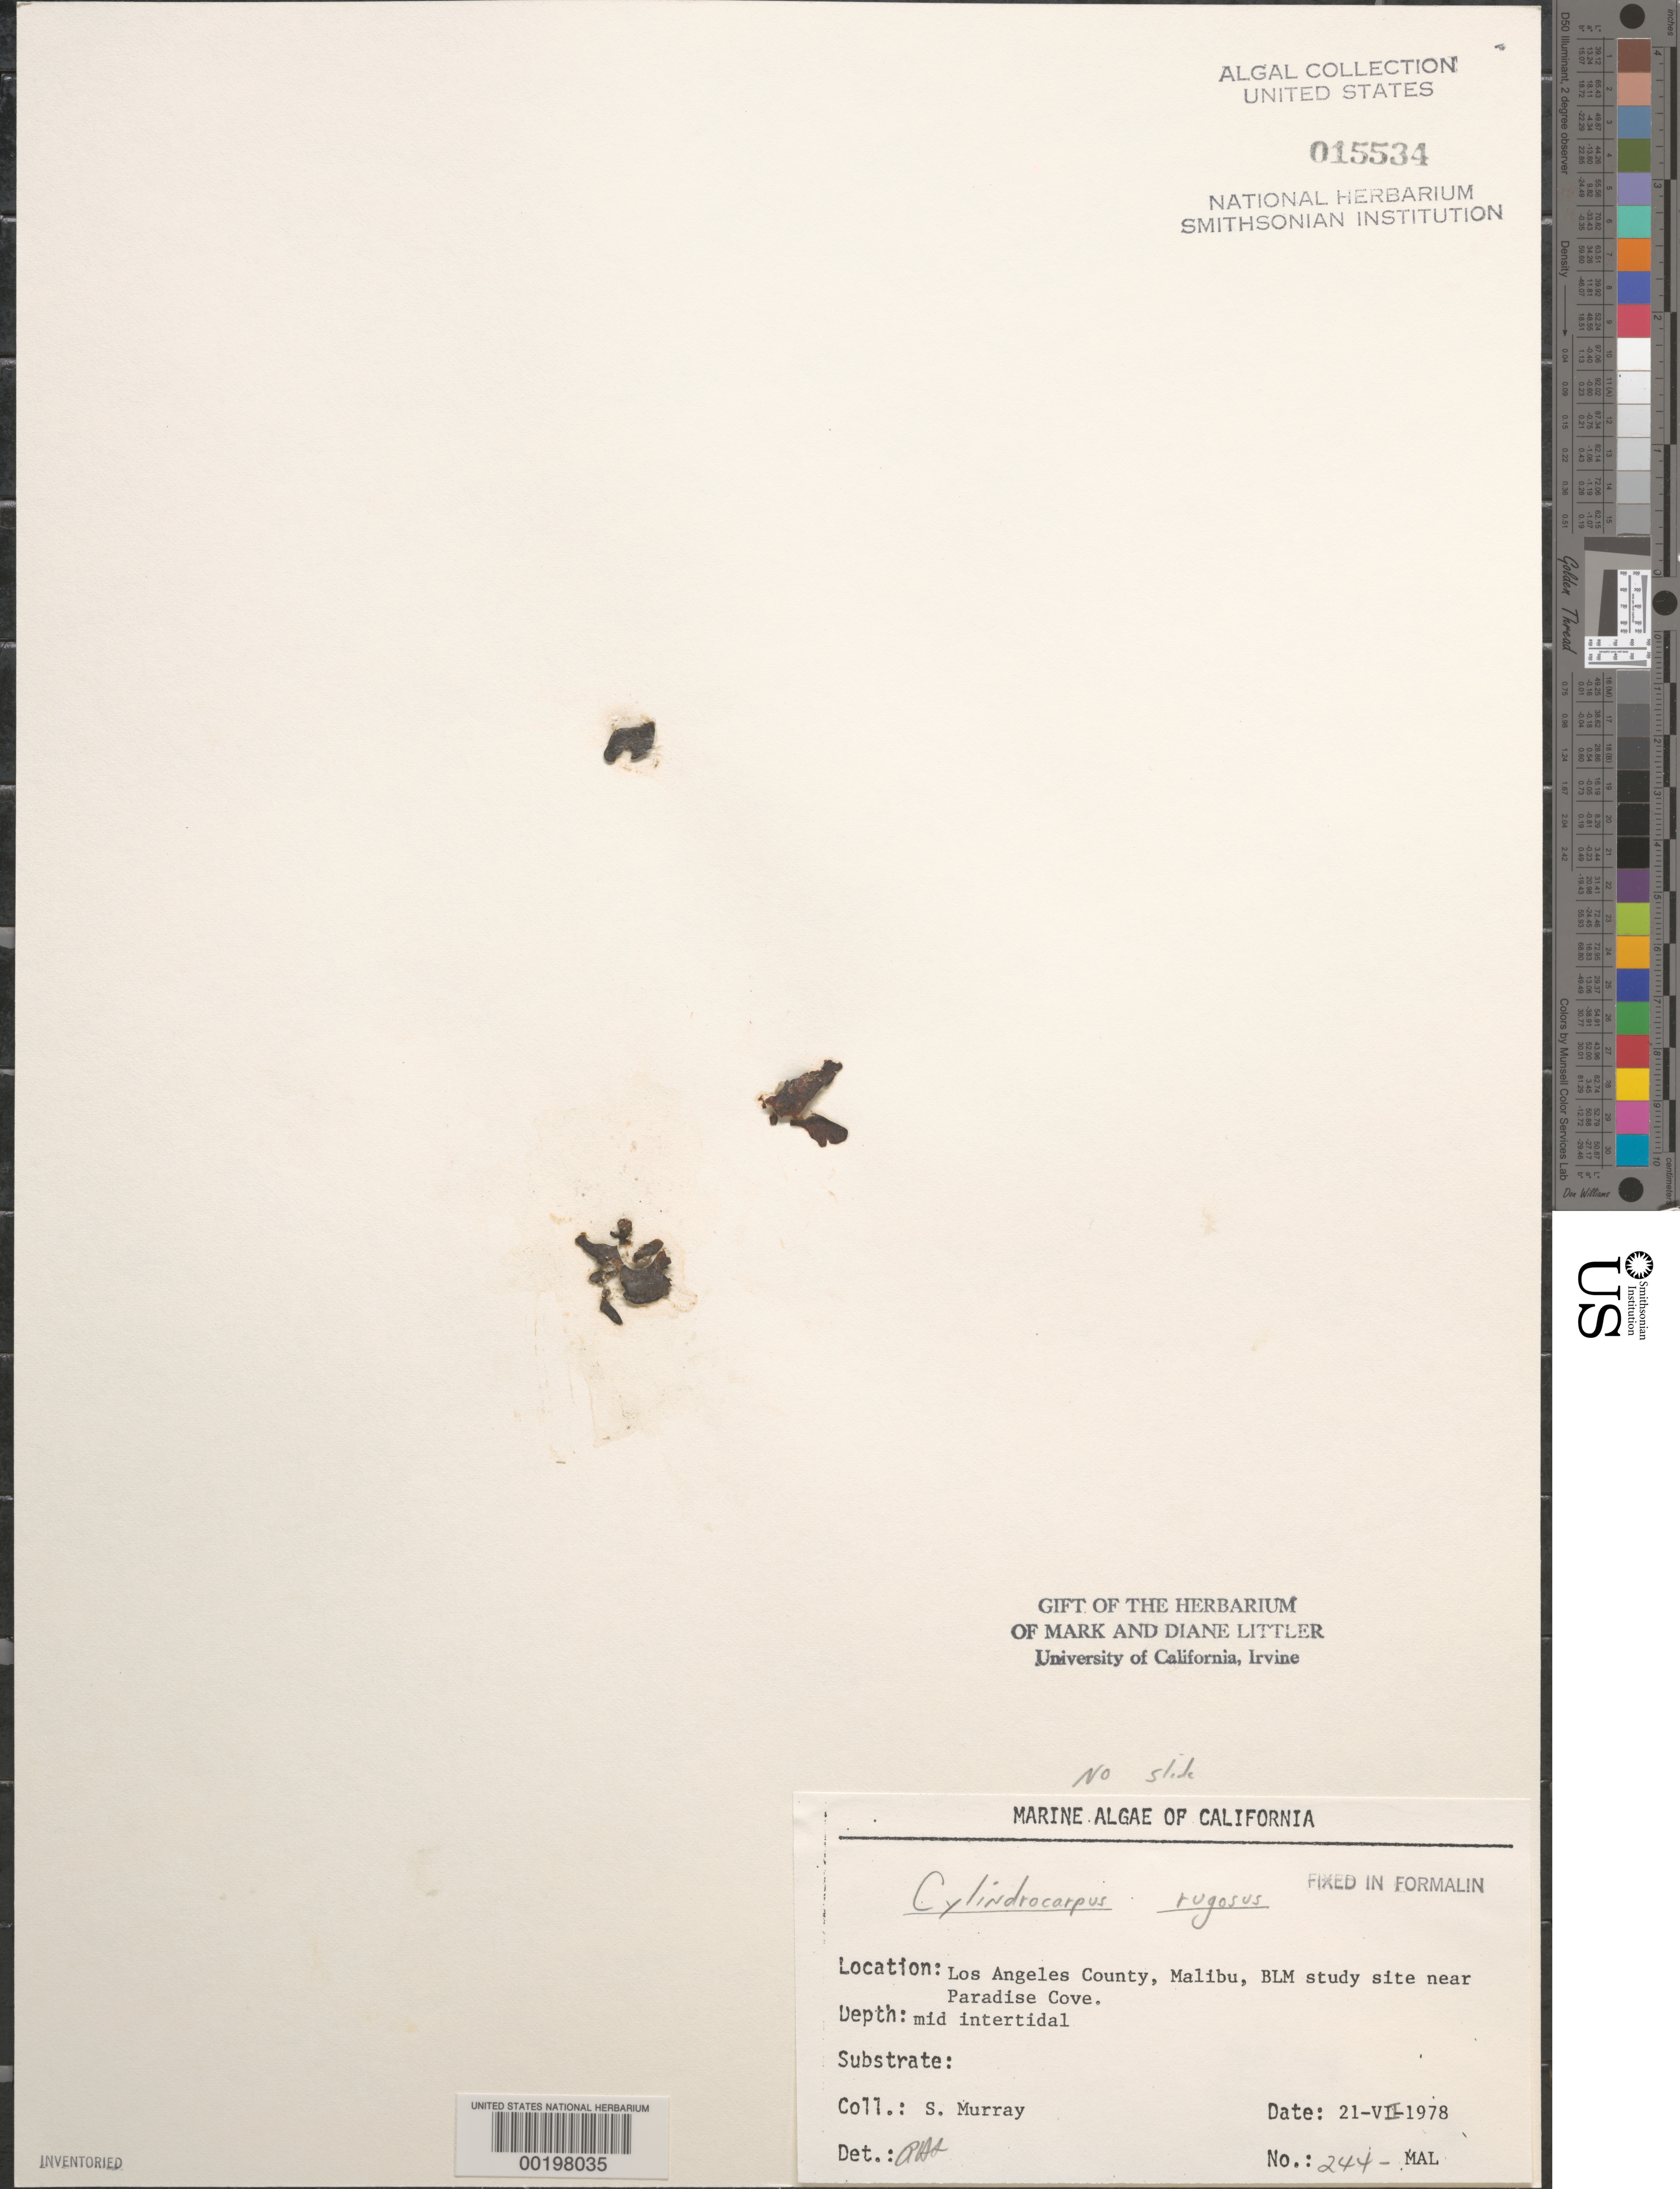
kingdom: Chromista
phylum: Ochrophyta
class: Phaeophyceae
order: Ectocarpales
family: Petrospongiaceae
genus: Petrospongium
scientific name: Petrospongium rugosum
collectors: S. N. Murray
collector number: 244-mal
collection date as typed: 21 Jul 1978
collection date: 1978-07-21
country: United States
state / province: California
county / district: Los Angeles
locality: Malibu near Paradise Cove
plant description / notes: BLM-SOCALBIGHT Rocky Intertidal Survey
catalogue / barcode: US 15534